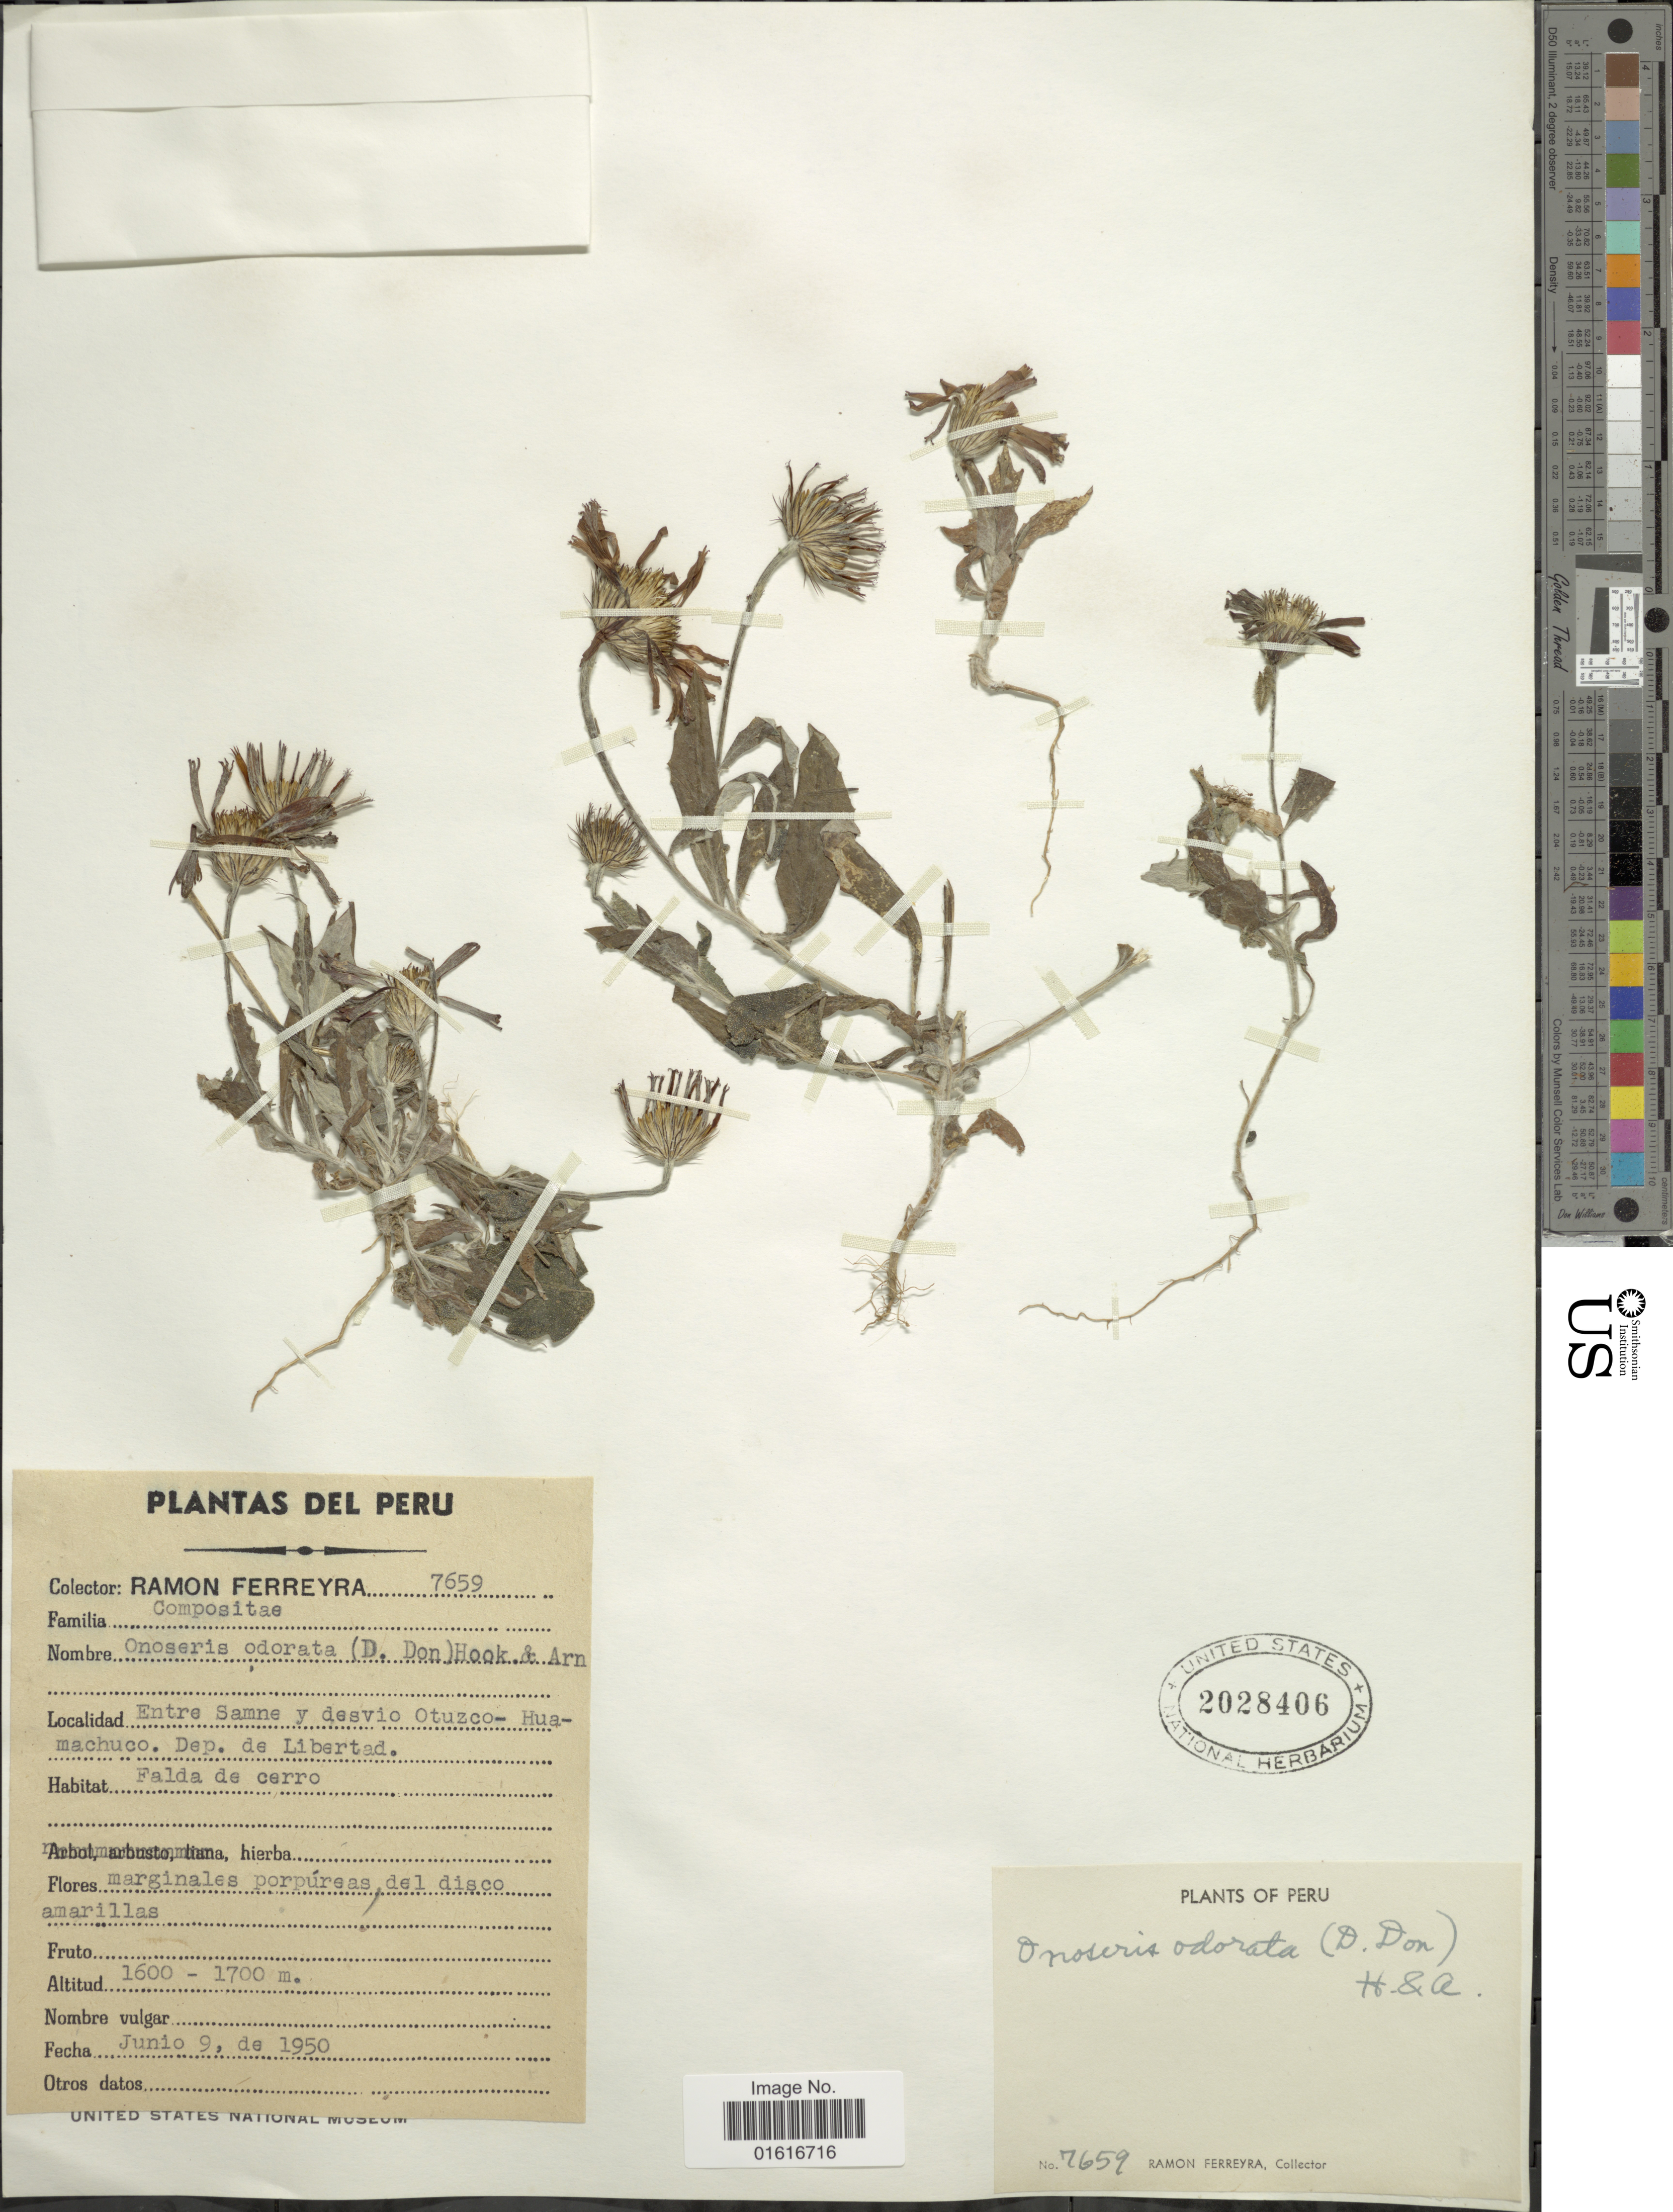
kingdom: Plantae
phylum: Tracheophyta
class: Magnoliopsida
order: Asterales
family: Asteraceae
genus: Onoseris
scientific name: Onoseris odorata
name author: (D. Don) Hook. & Arn.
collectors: R. A. Ferreyra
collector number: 7659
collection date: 1950-06-09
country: Peru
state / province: La Libertad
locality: Entre Samne y desvio Oyuzco-Huamachuco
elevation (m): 1600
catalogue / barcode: US 2028406